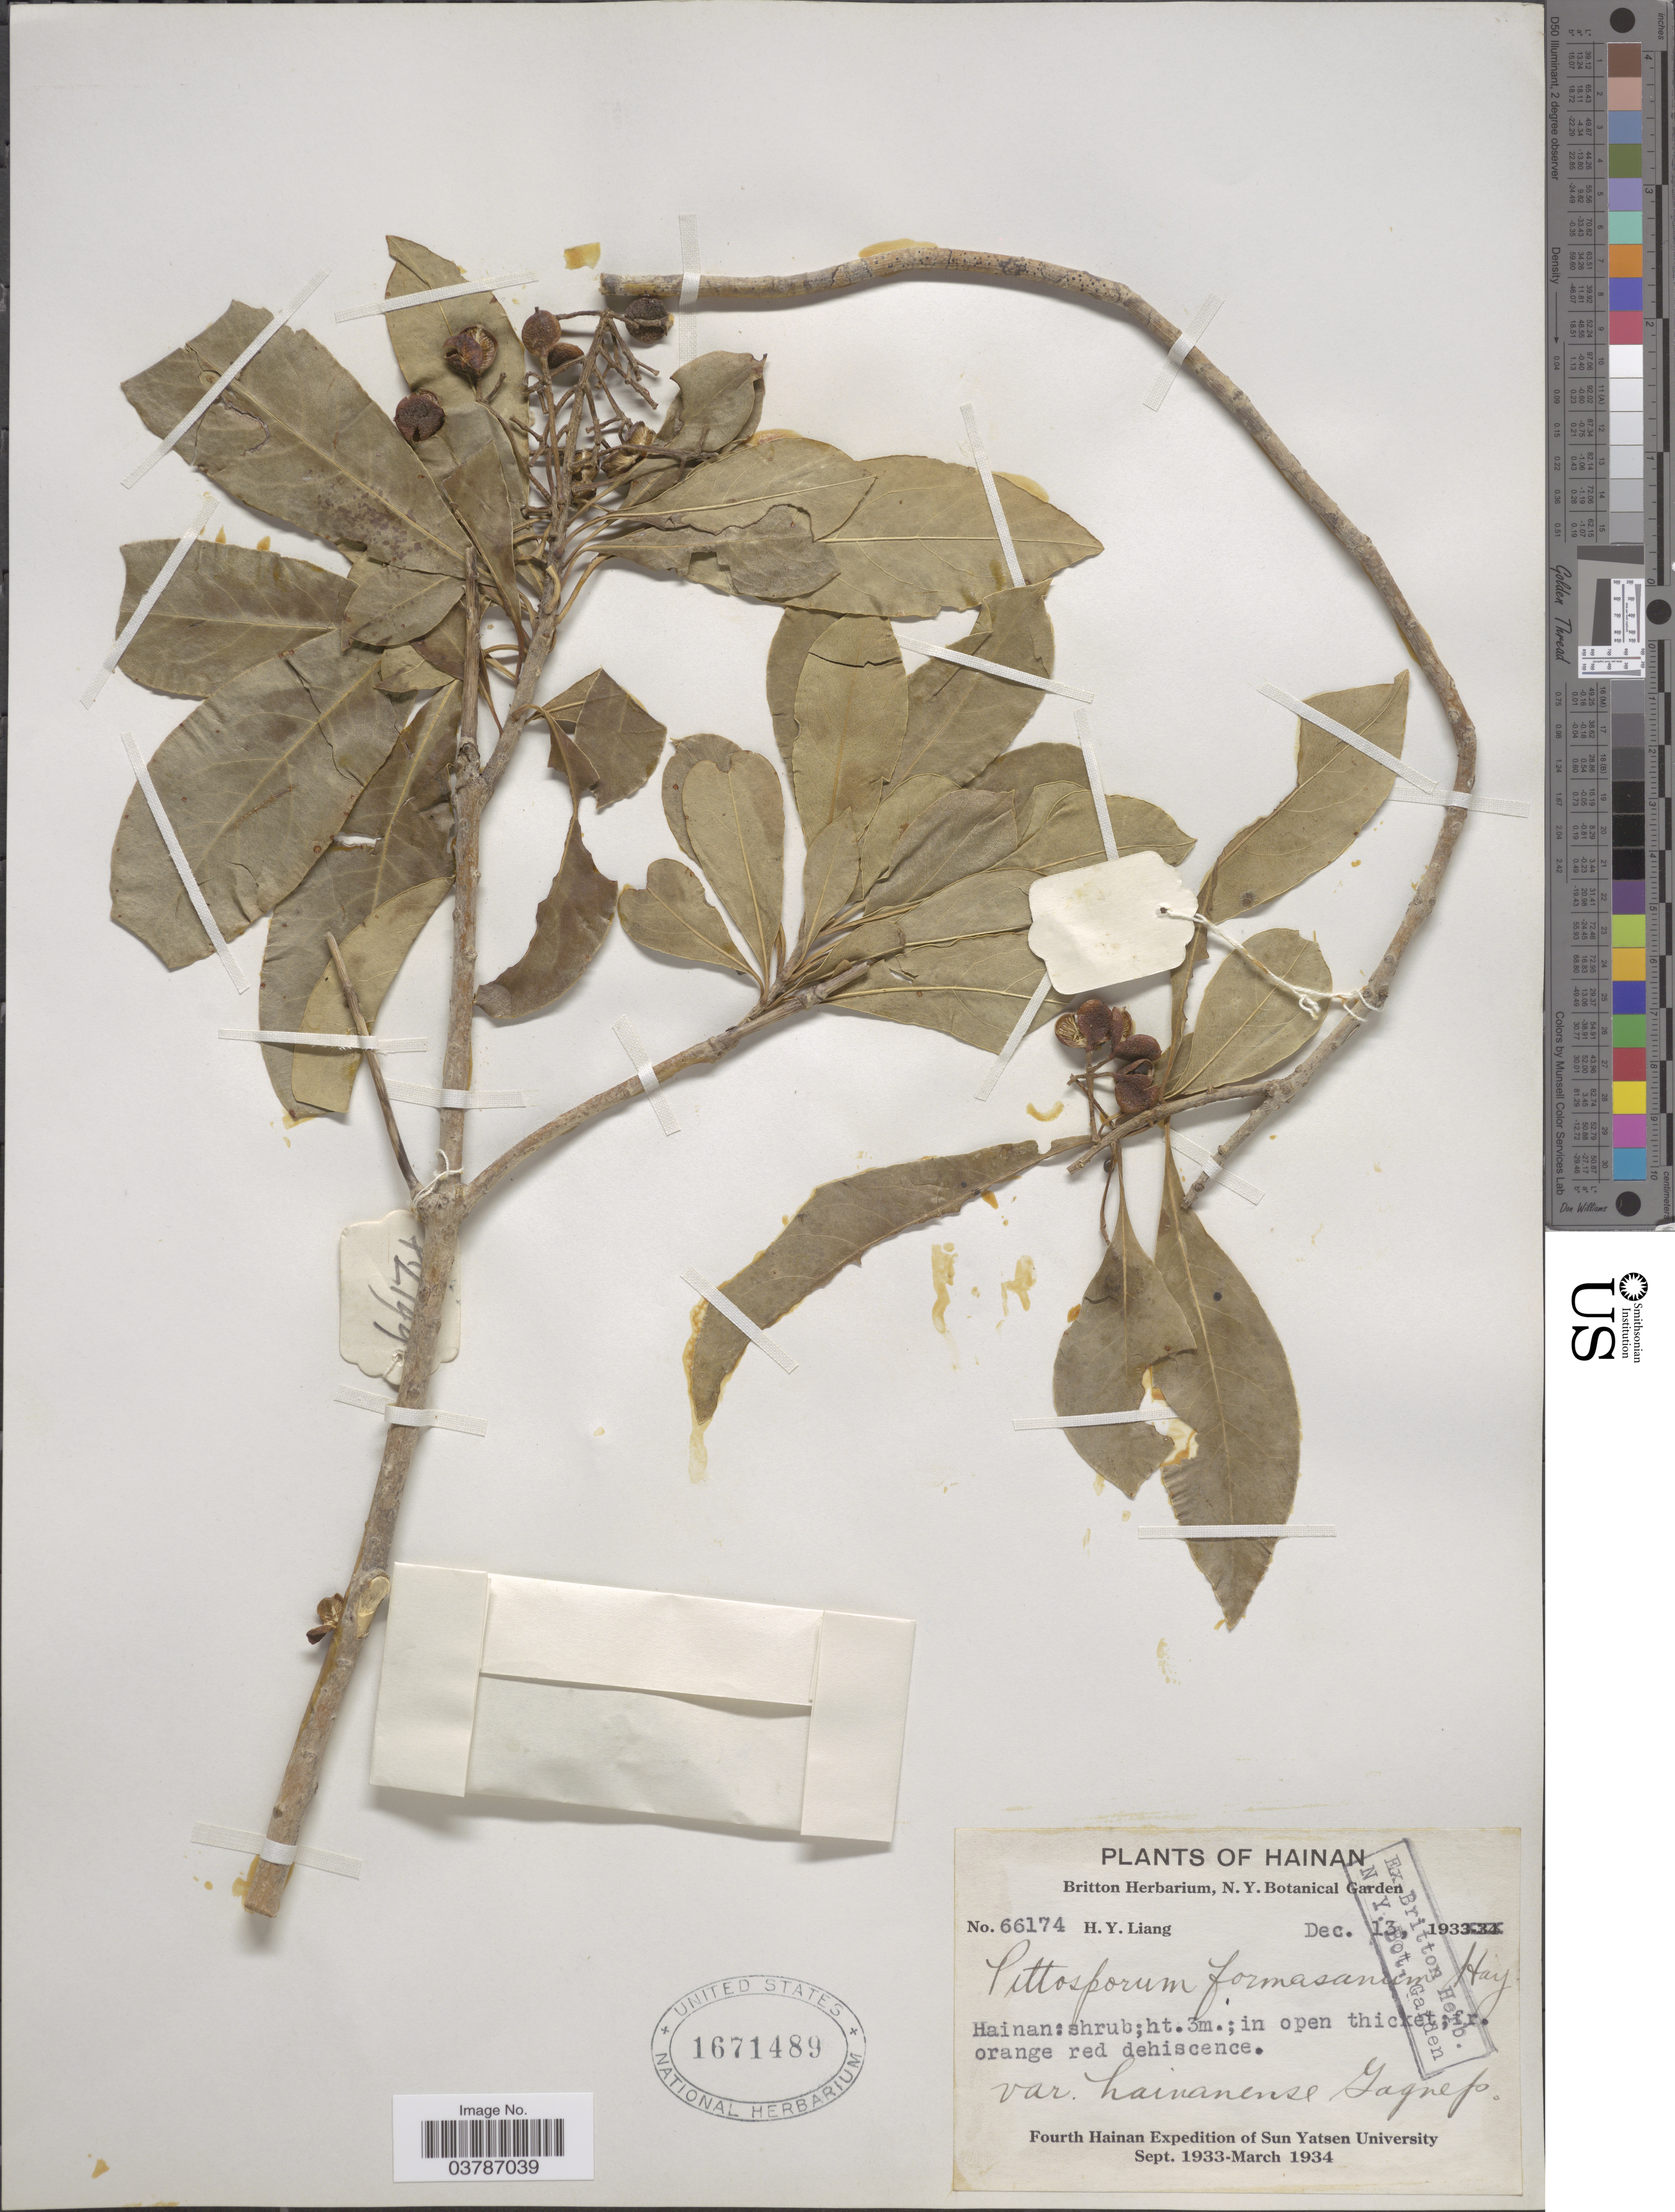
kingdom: Plantae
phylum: Tracheophyta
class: Magnoliopsida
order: Apiales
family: Pittosporaceae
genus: Pittosporum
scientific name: Pittosporum formosanum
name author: Hayata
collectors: H. Y. Liang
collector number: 66174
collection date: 1933-12-13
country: China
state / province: Hainan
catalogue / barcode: US 1671489